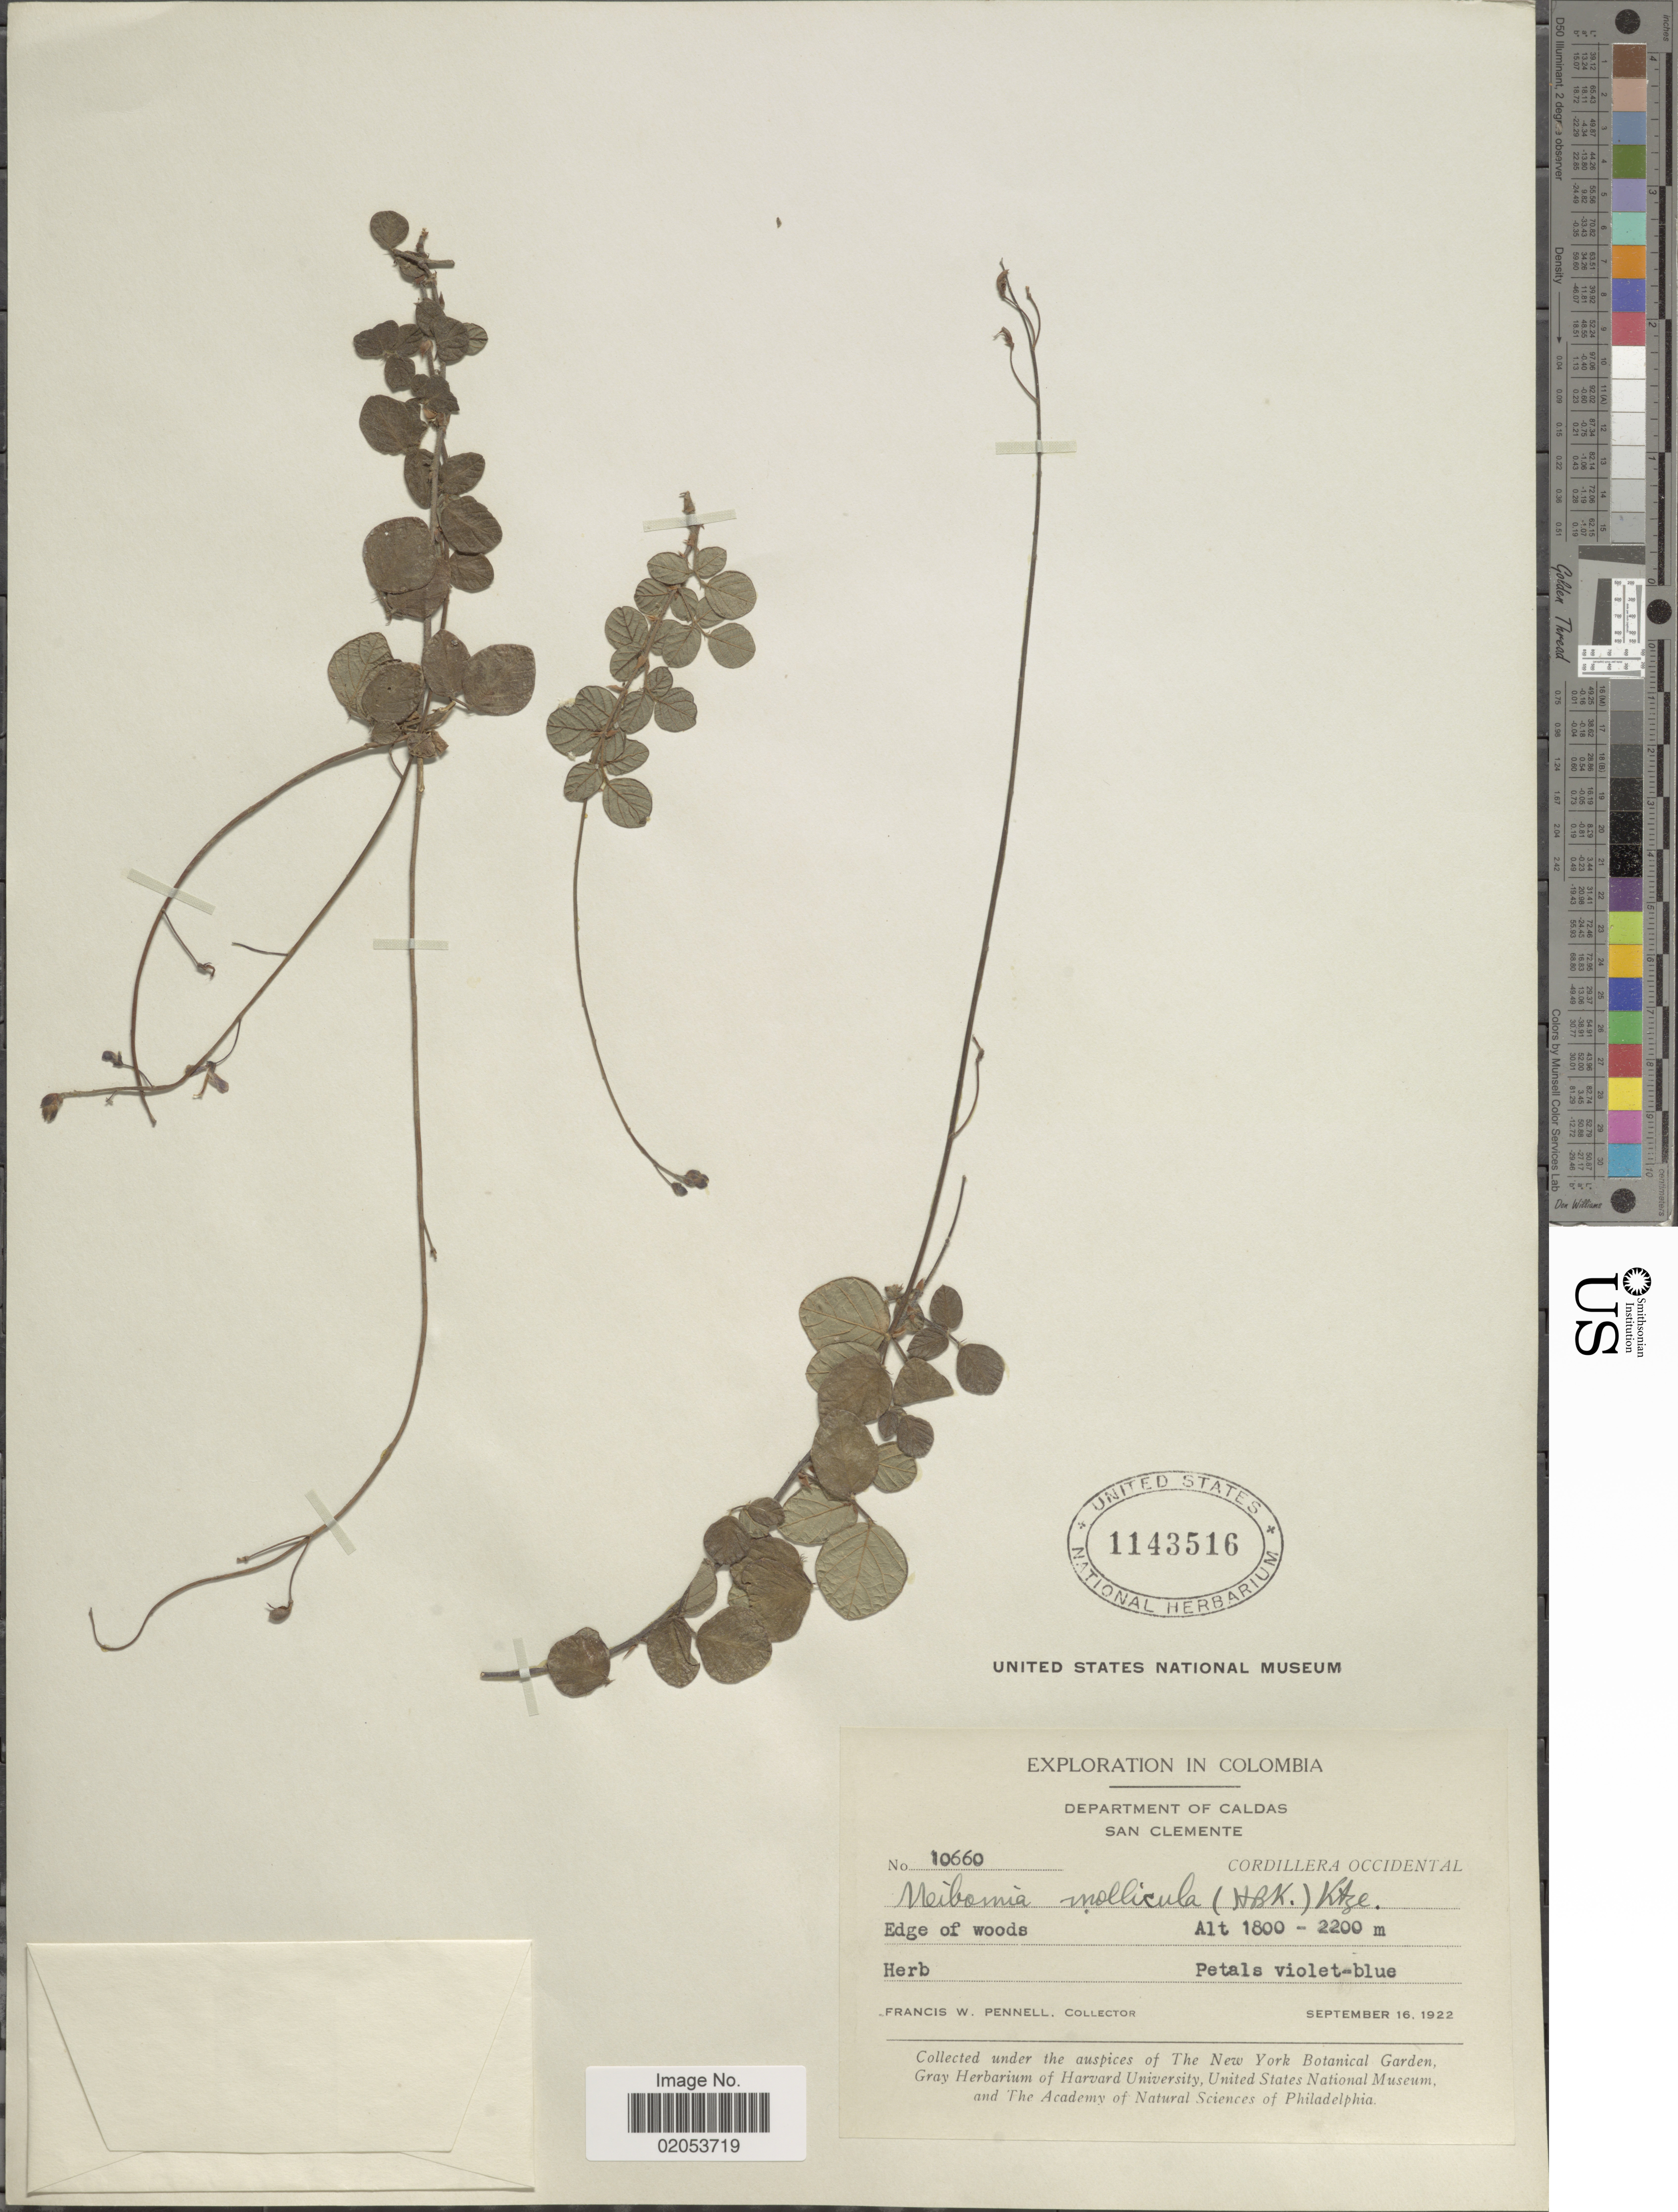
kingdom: Plantae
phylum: Tracheophyta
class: Magnoliopsida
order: Fabales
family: Fabaceae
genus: Desmodium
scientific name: Desmodium molliculum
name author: (Kunth) DC.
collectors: F. W. Pennell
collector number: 10660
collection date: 1922-09-16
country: Colombia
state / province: Caldas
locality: San Clemente, Cordillera Occidental, edge of woods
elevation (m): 1800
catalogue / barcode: US 1143516